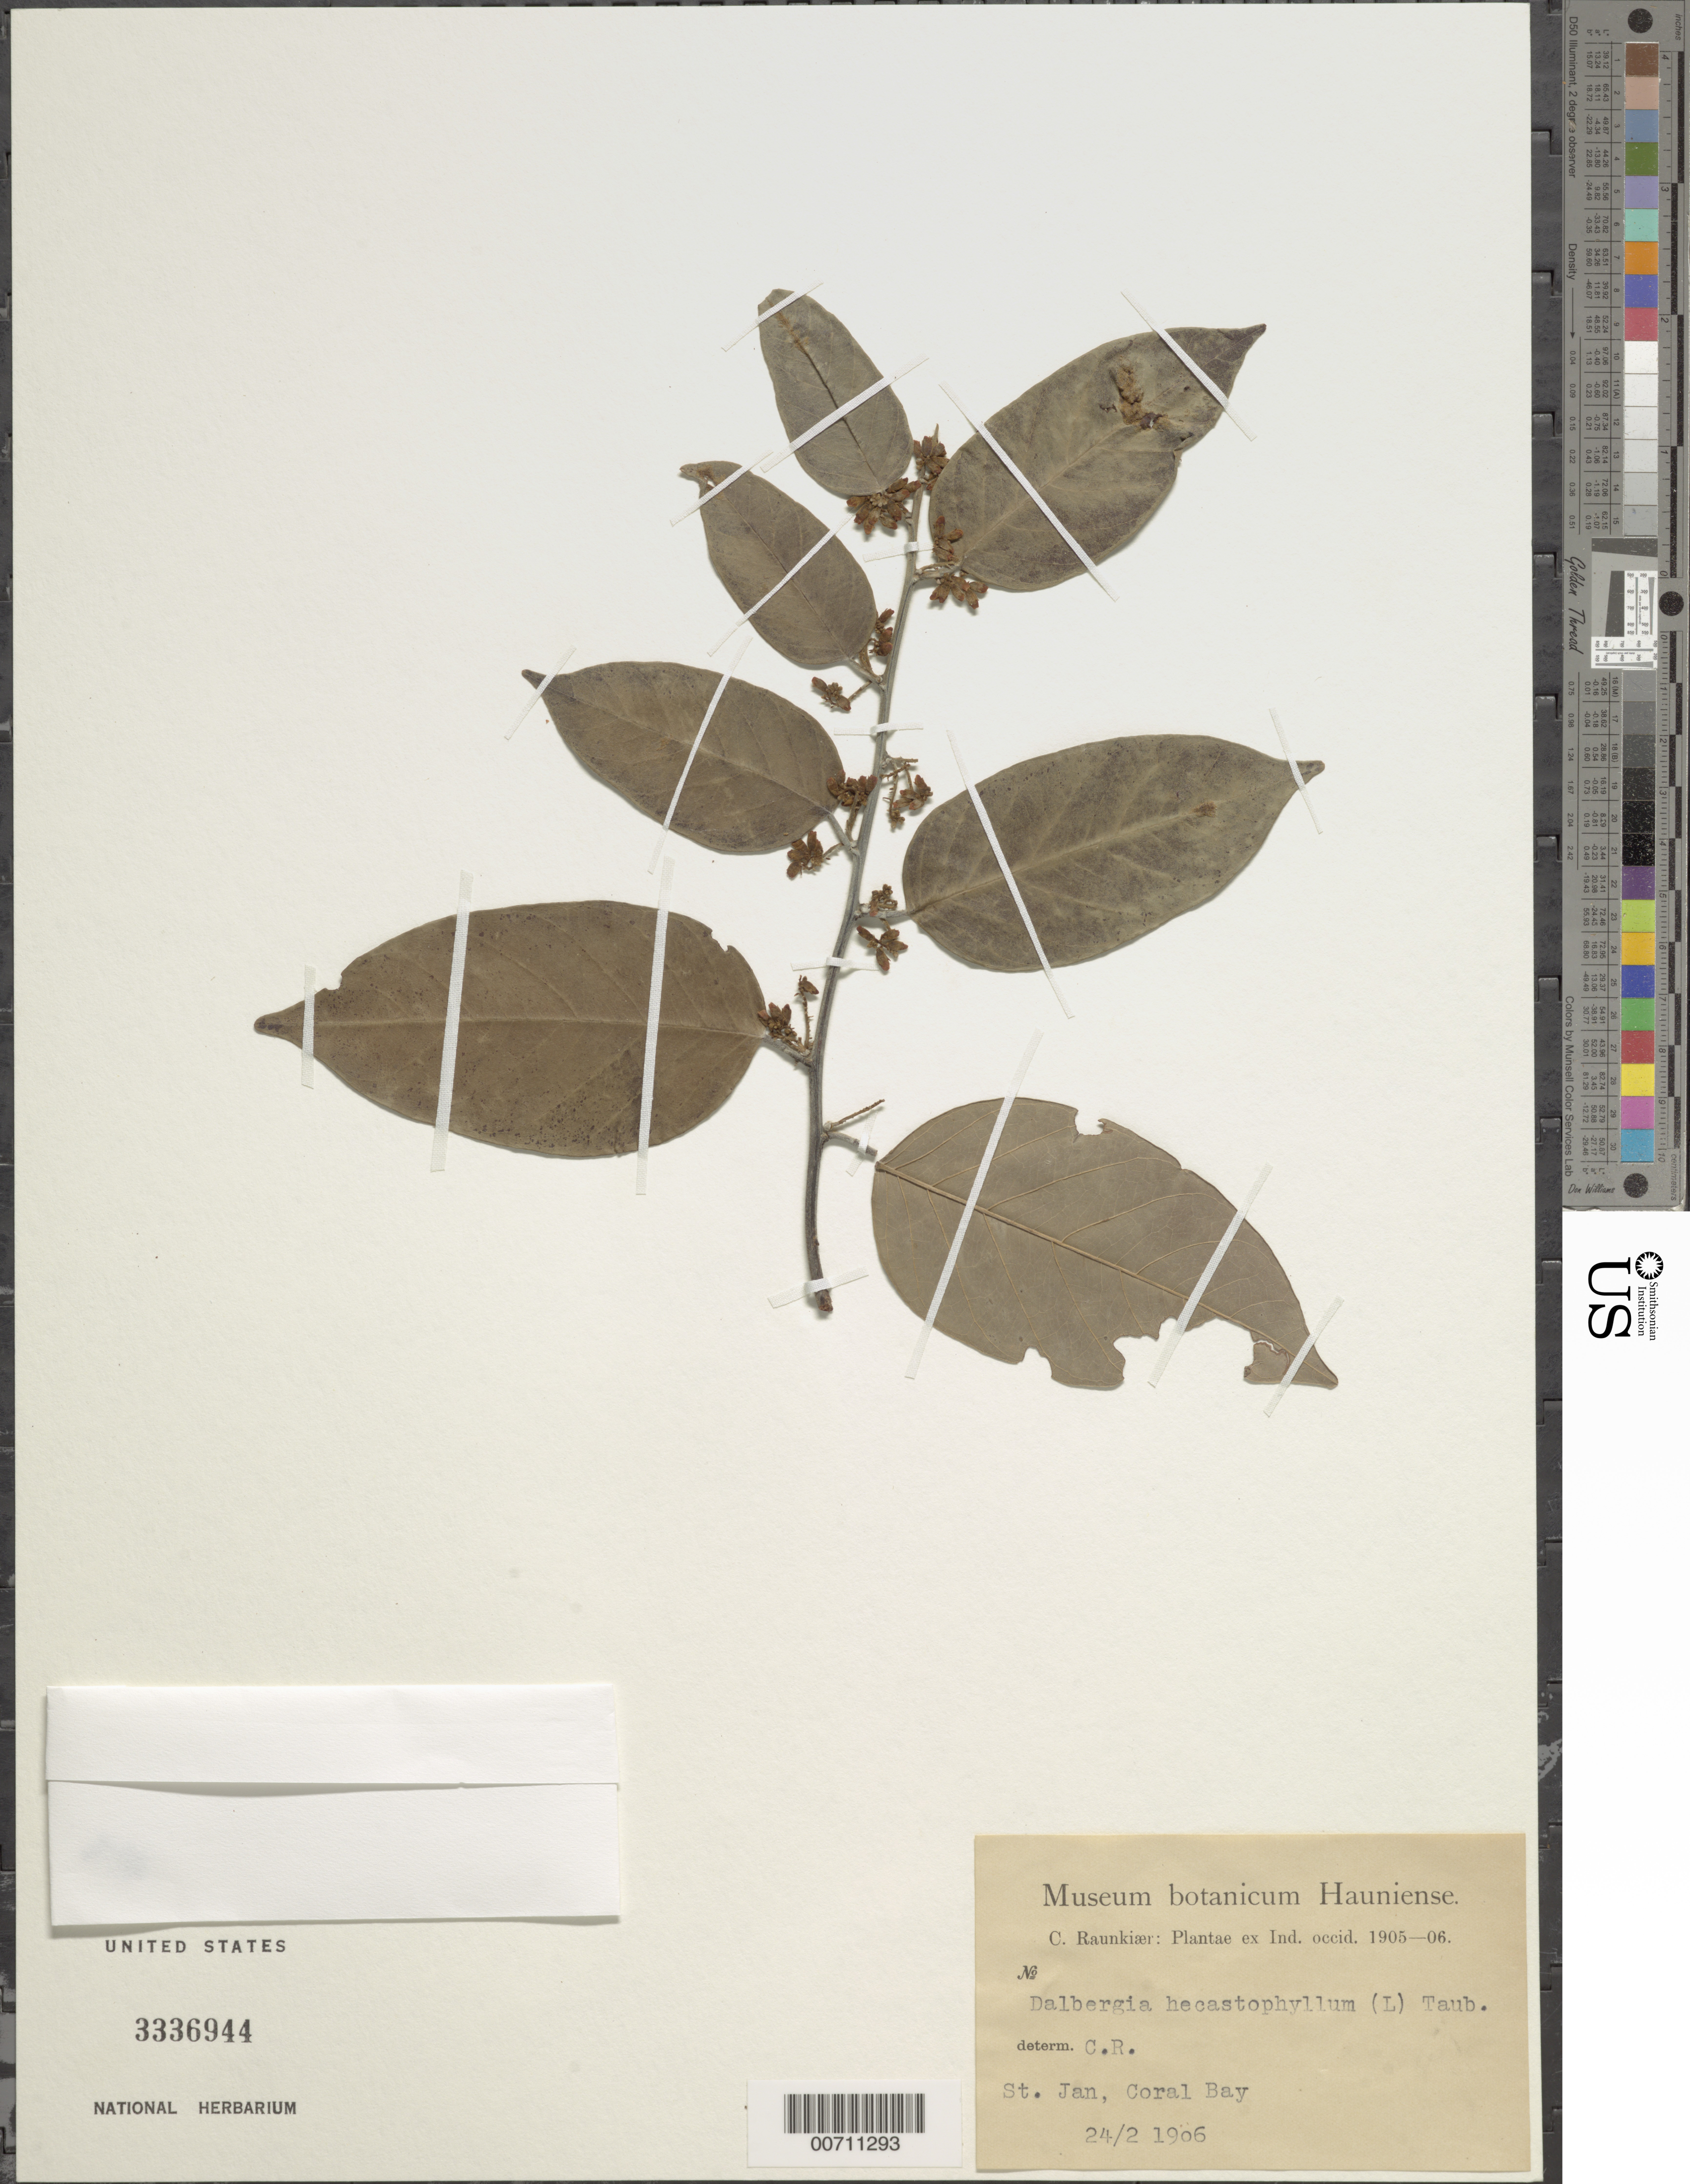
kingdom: Plantae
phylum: Tracheophyta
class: Magnoliopsida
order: Fabales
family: Fabaceae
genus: Dalbergia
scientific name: Dalbergia hecastophyllum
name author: (L.) Taub.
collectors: C. C. Raunkiaer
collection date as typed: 24 Feb 1906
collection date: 1906-02-24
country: U.S. Virgin Islands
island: St. John Island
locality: Coral Bay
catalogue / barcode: US 3336944